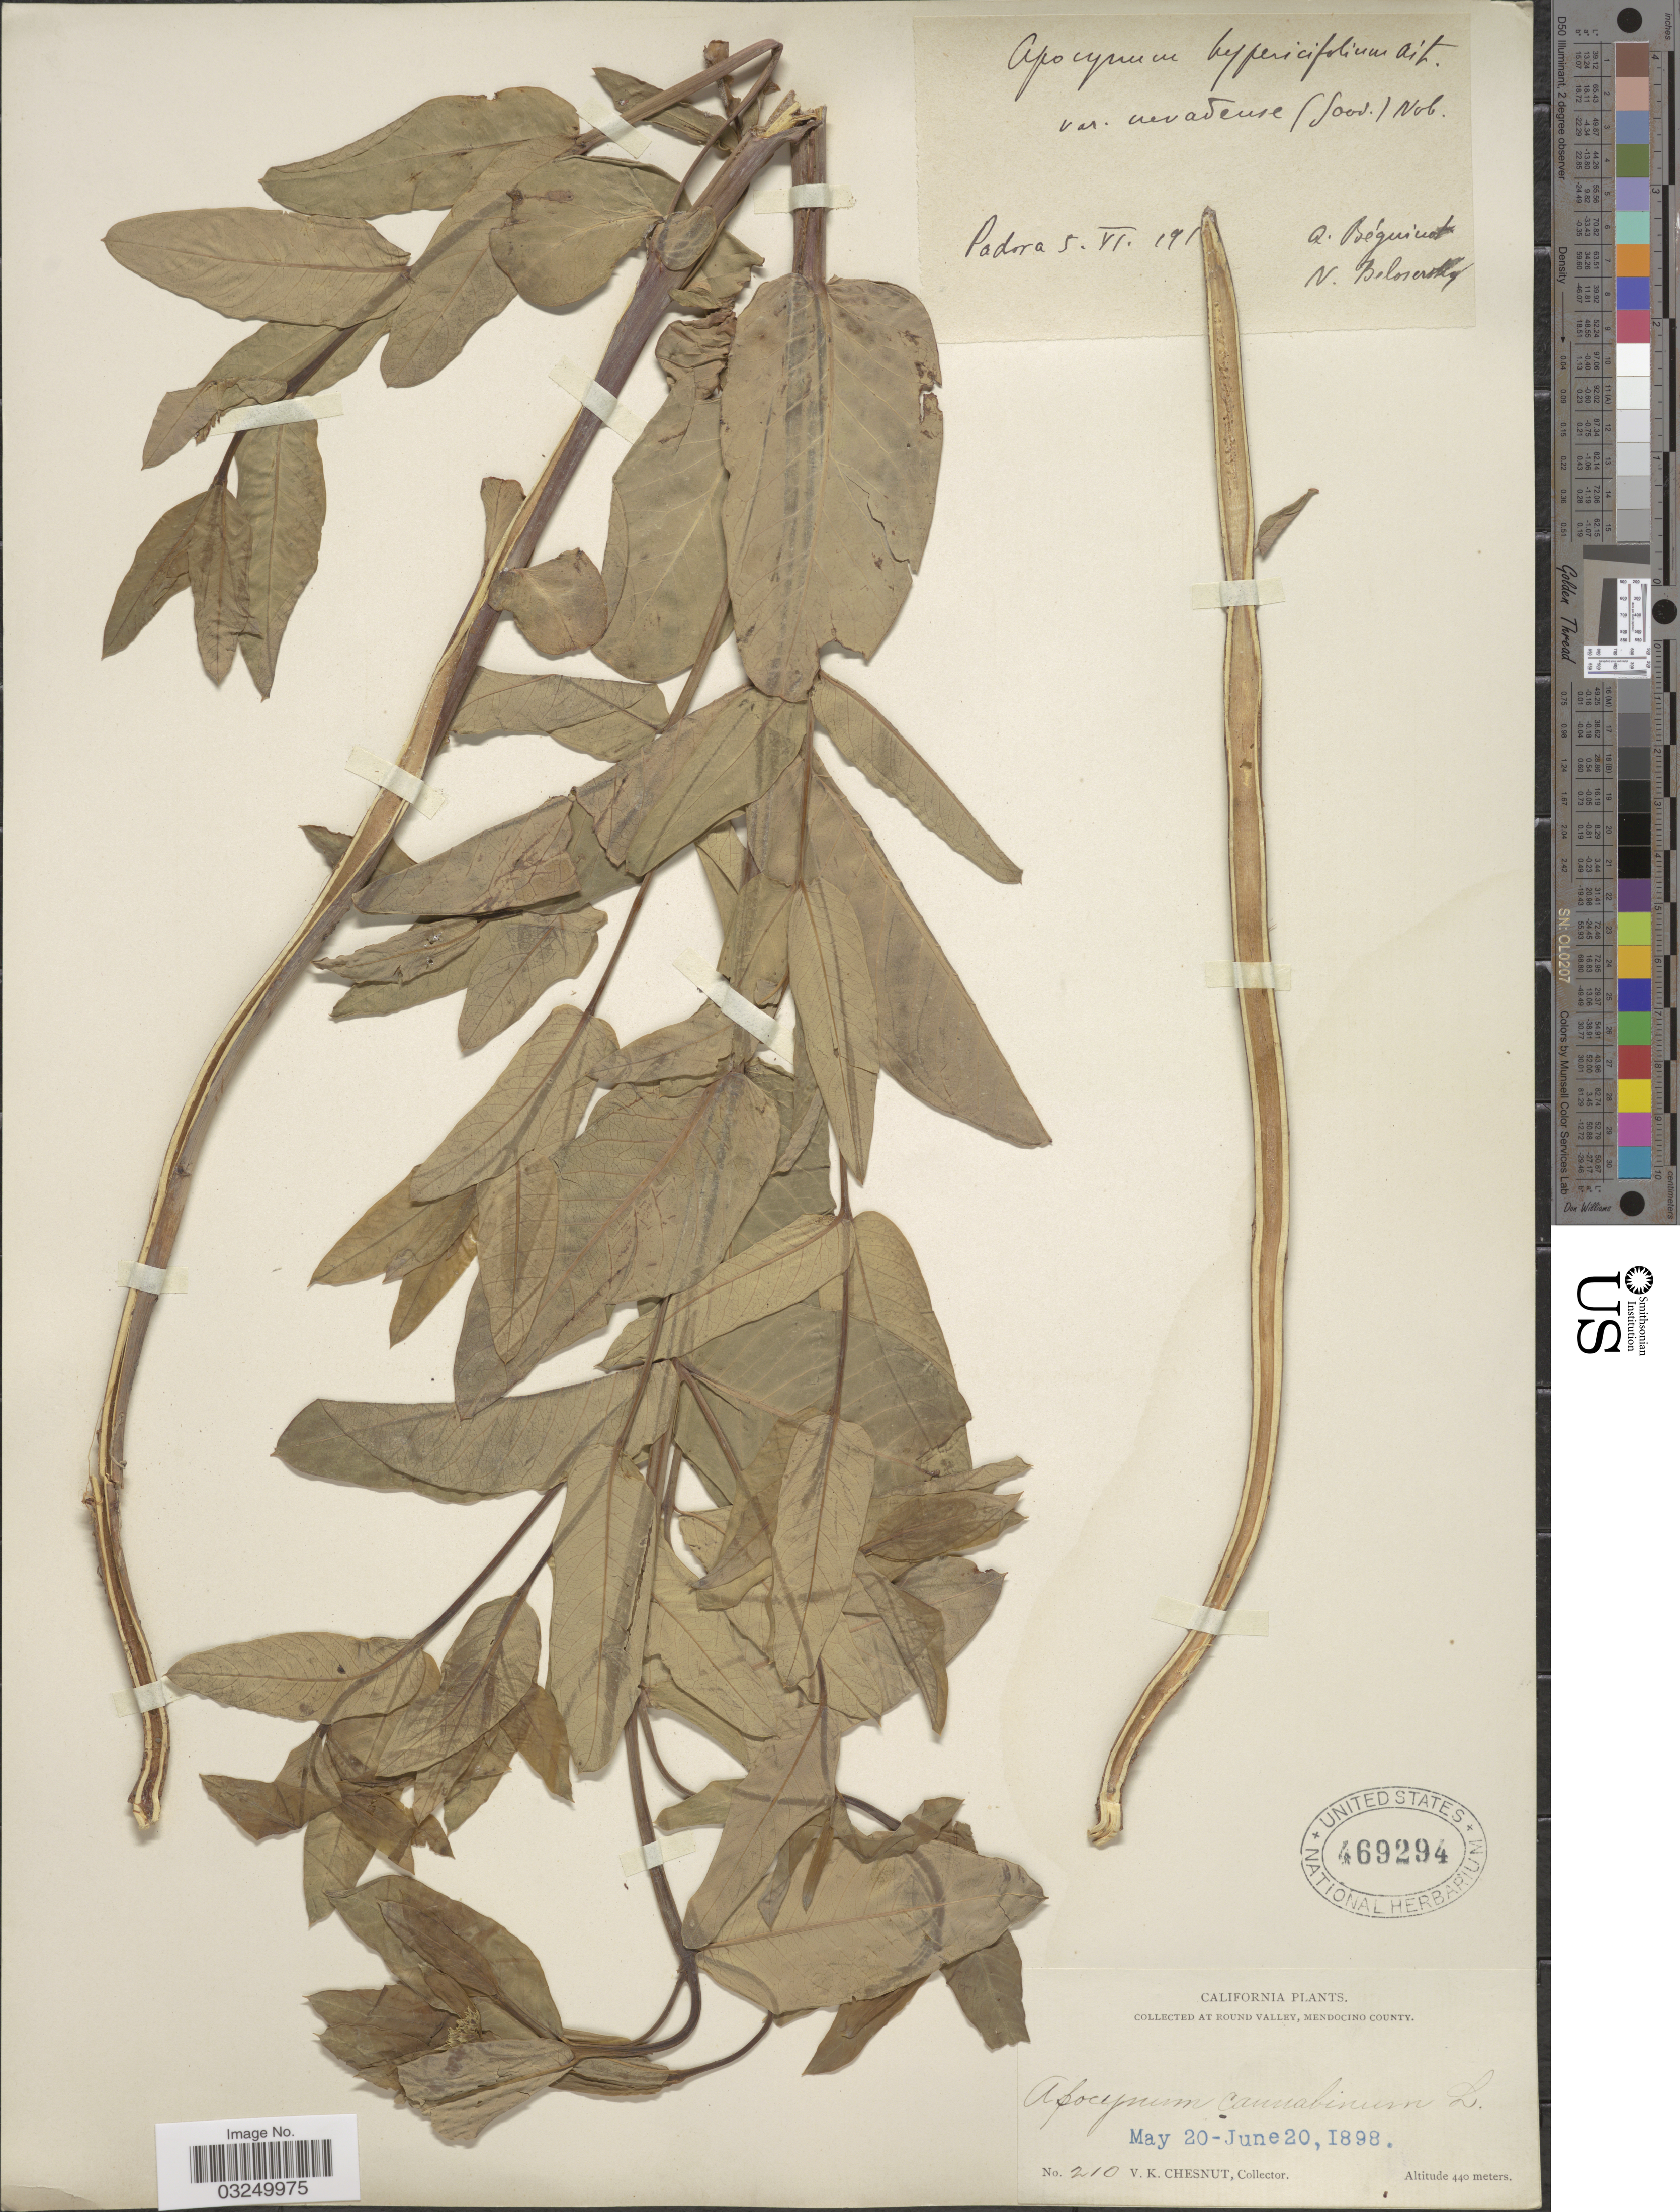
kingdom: Plantae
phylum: Tracheophyta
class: Magnoliopsida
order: Gentianales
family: Apocynaceae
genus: Apocynum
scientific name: Apocynum nevadense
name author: Goodd.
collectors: V. Chesnut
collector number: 210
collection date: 1898-05-20/1898-06-20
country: United States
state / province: California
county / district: Mendocino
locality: At Round Valley, Mendocino County.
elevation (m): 440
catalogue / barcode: US 469294